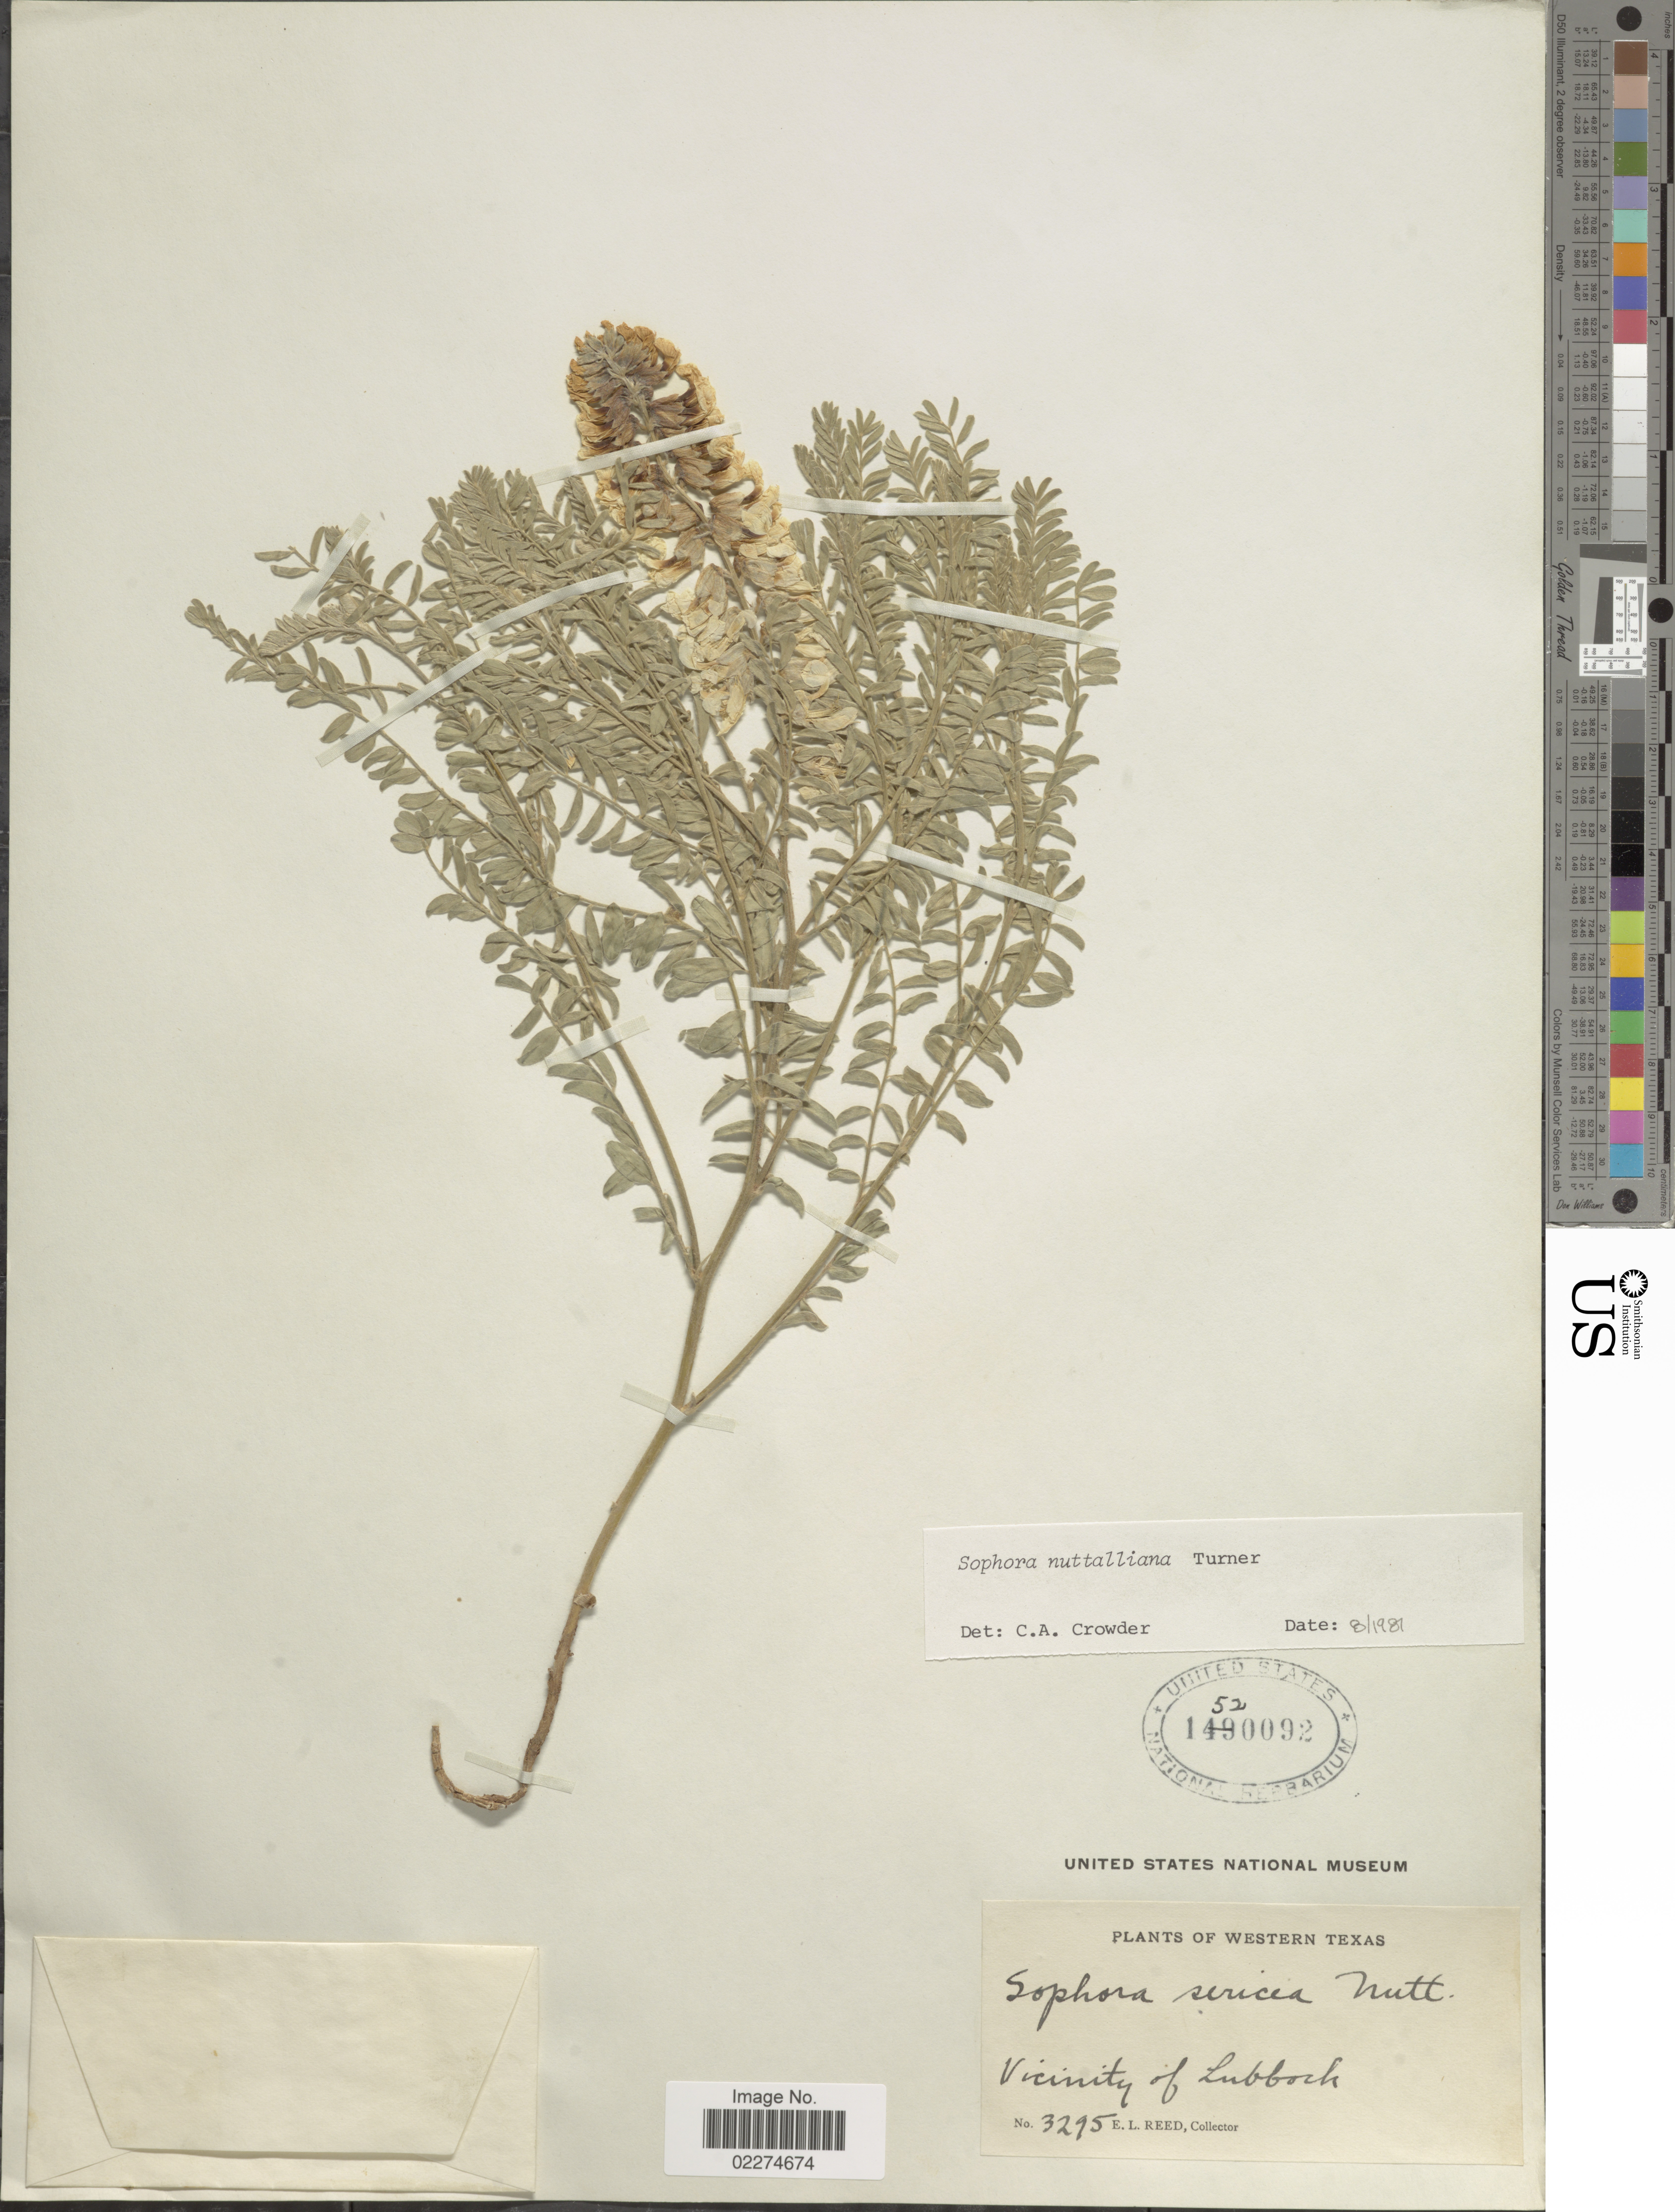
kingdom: Plantae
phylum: Tracheophyta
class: Magnoliopsida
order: Fabales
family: Fabaceae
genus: Sophora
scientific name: Sophora nuttalliana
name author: B.L. Turner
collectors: E. Reed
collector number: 3295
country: United States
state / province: Texas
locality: Western Texas, Vicinity of Lubbock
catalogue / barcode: US 1520092